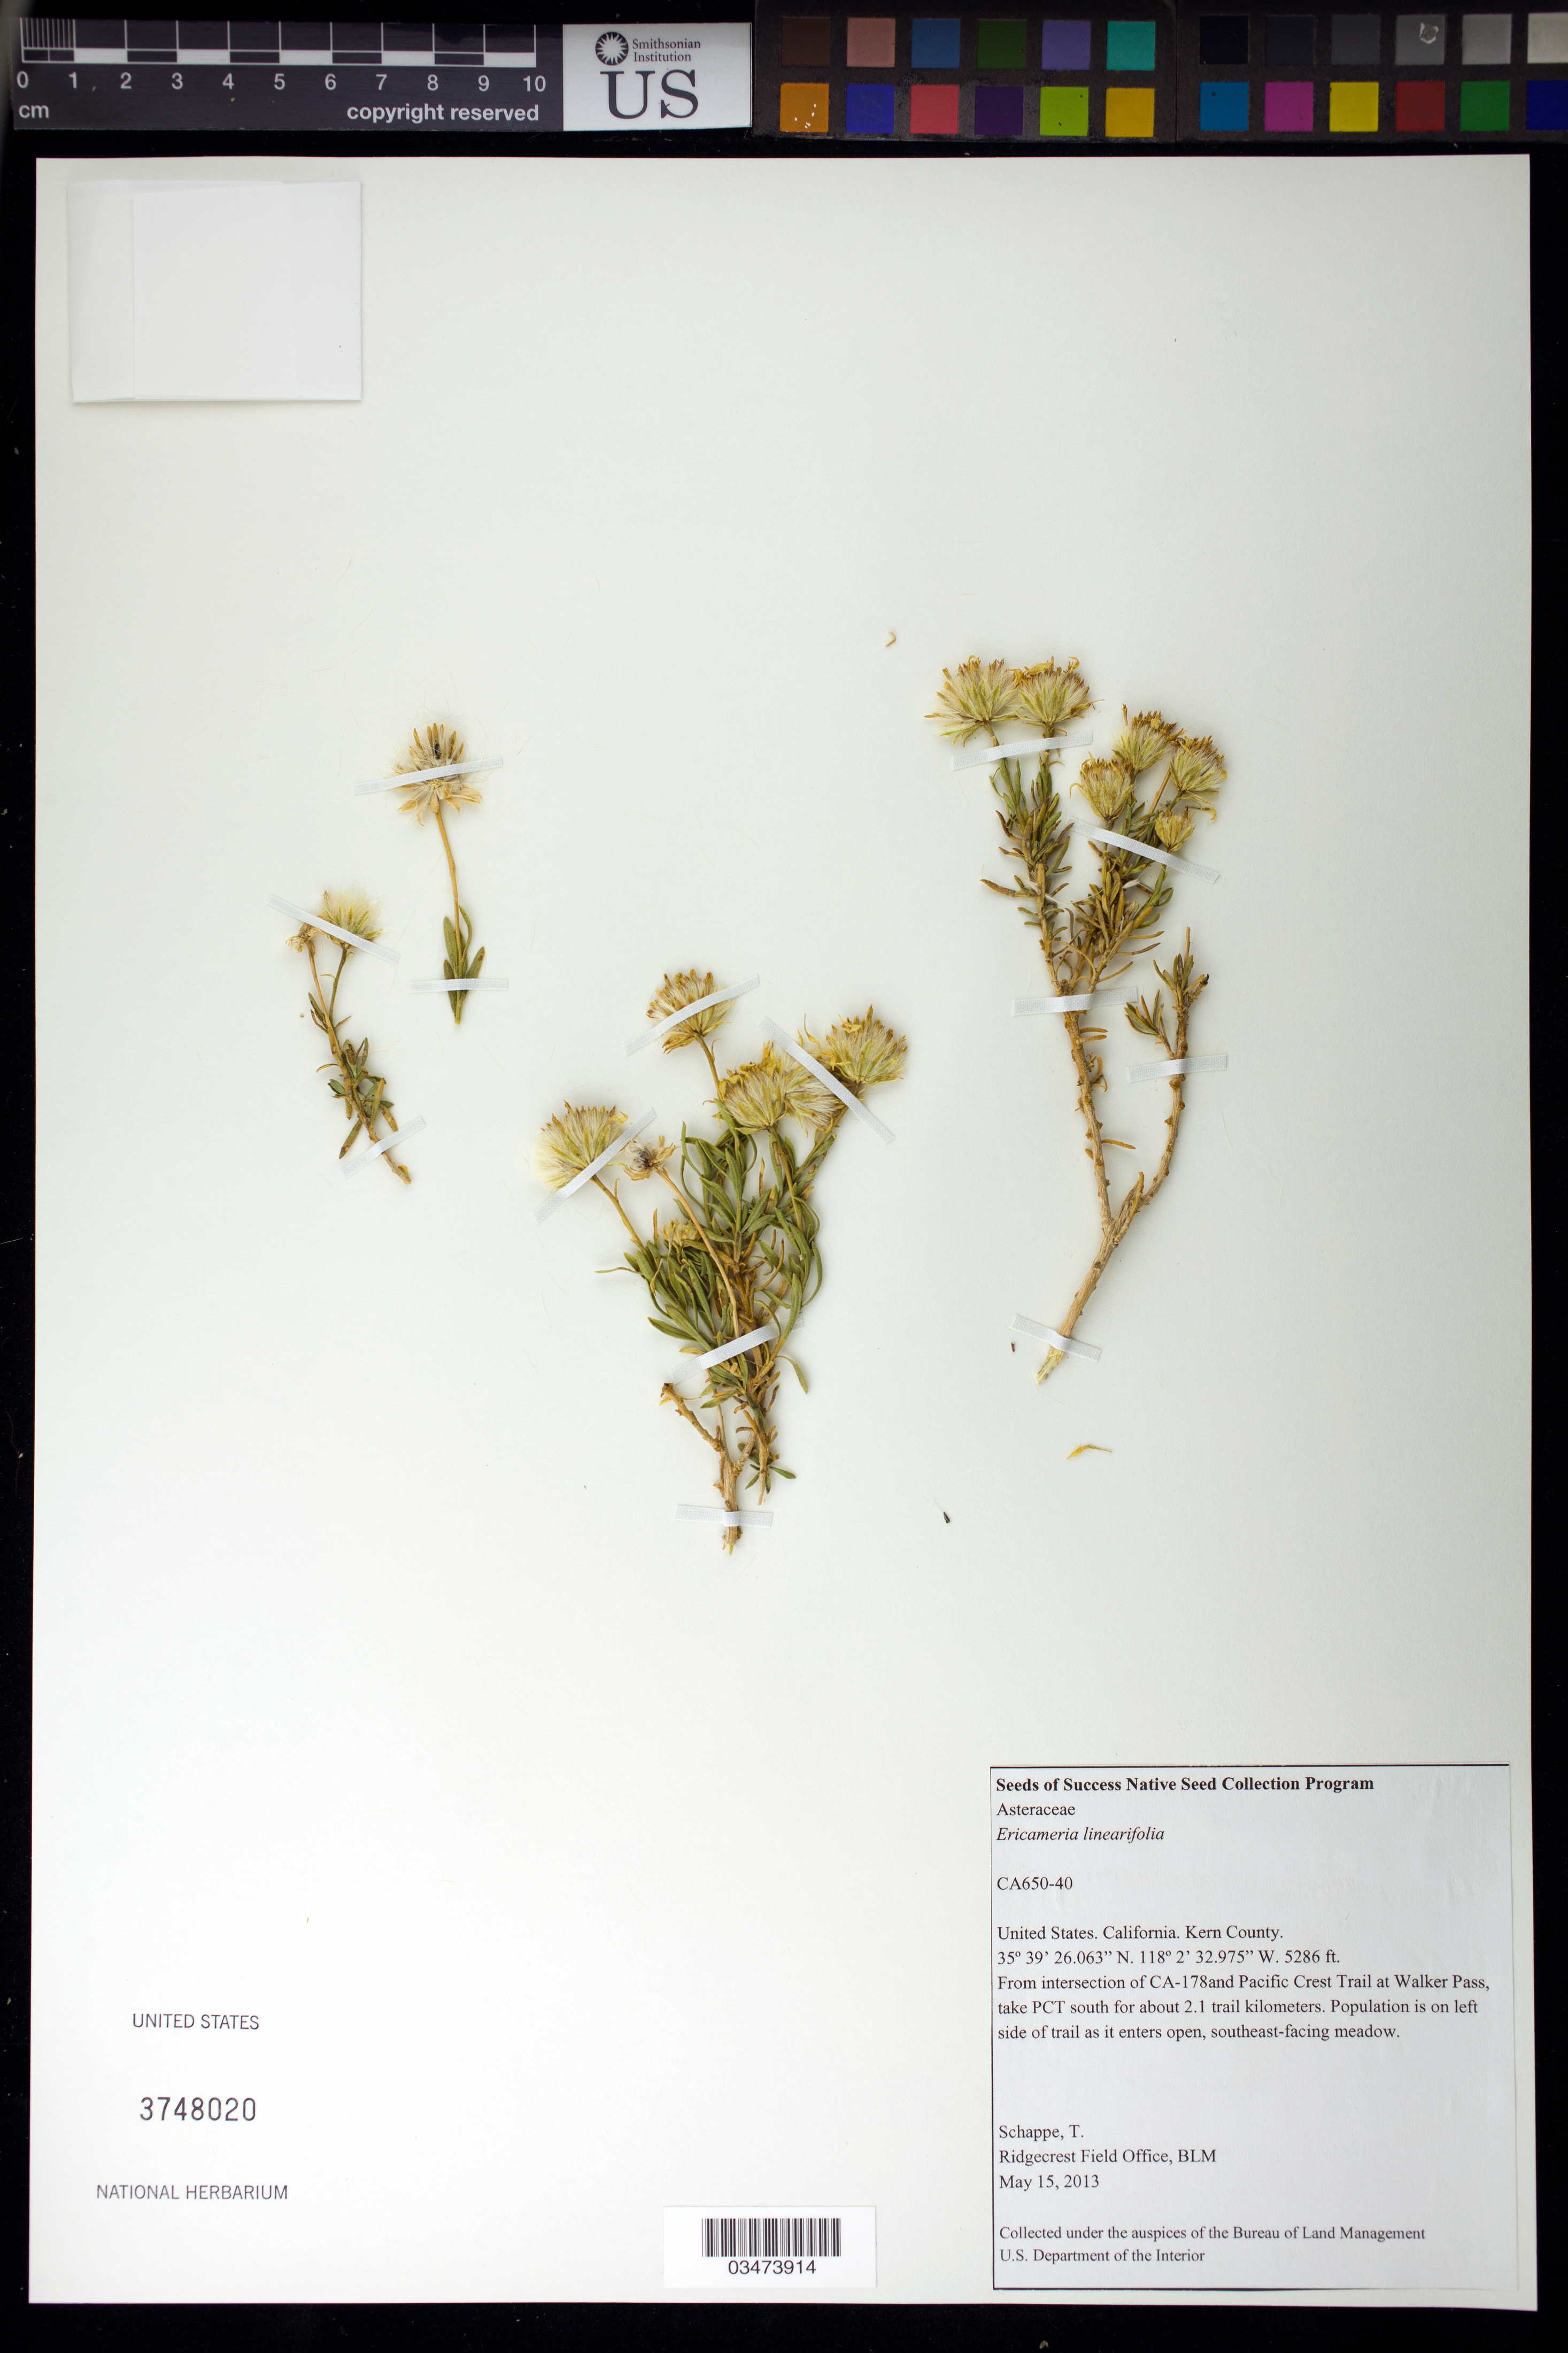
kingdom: Plantae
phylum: Tracheophyta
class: Magnoliopsida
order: Asterales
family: Asteraceae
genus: Ericameria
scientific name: Ericameria linearifolia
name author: (DC.) Urbatsch & Wussow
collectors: T. Schappe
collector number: CA650-40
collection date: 2013-05-15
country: United States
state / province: California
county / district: Kern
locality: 2.1 km S from intersection of CA-178 and Pacific Crest Trail at Walker Pass.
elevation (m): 1611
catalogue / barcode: US 3748020